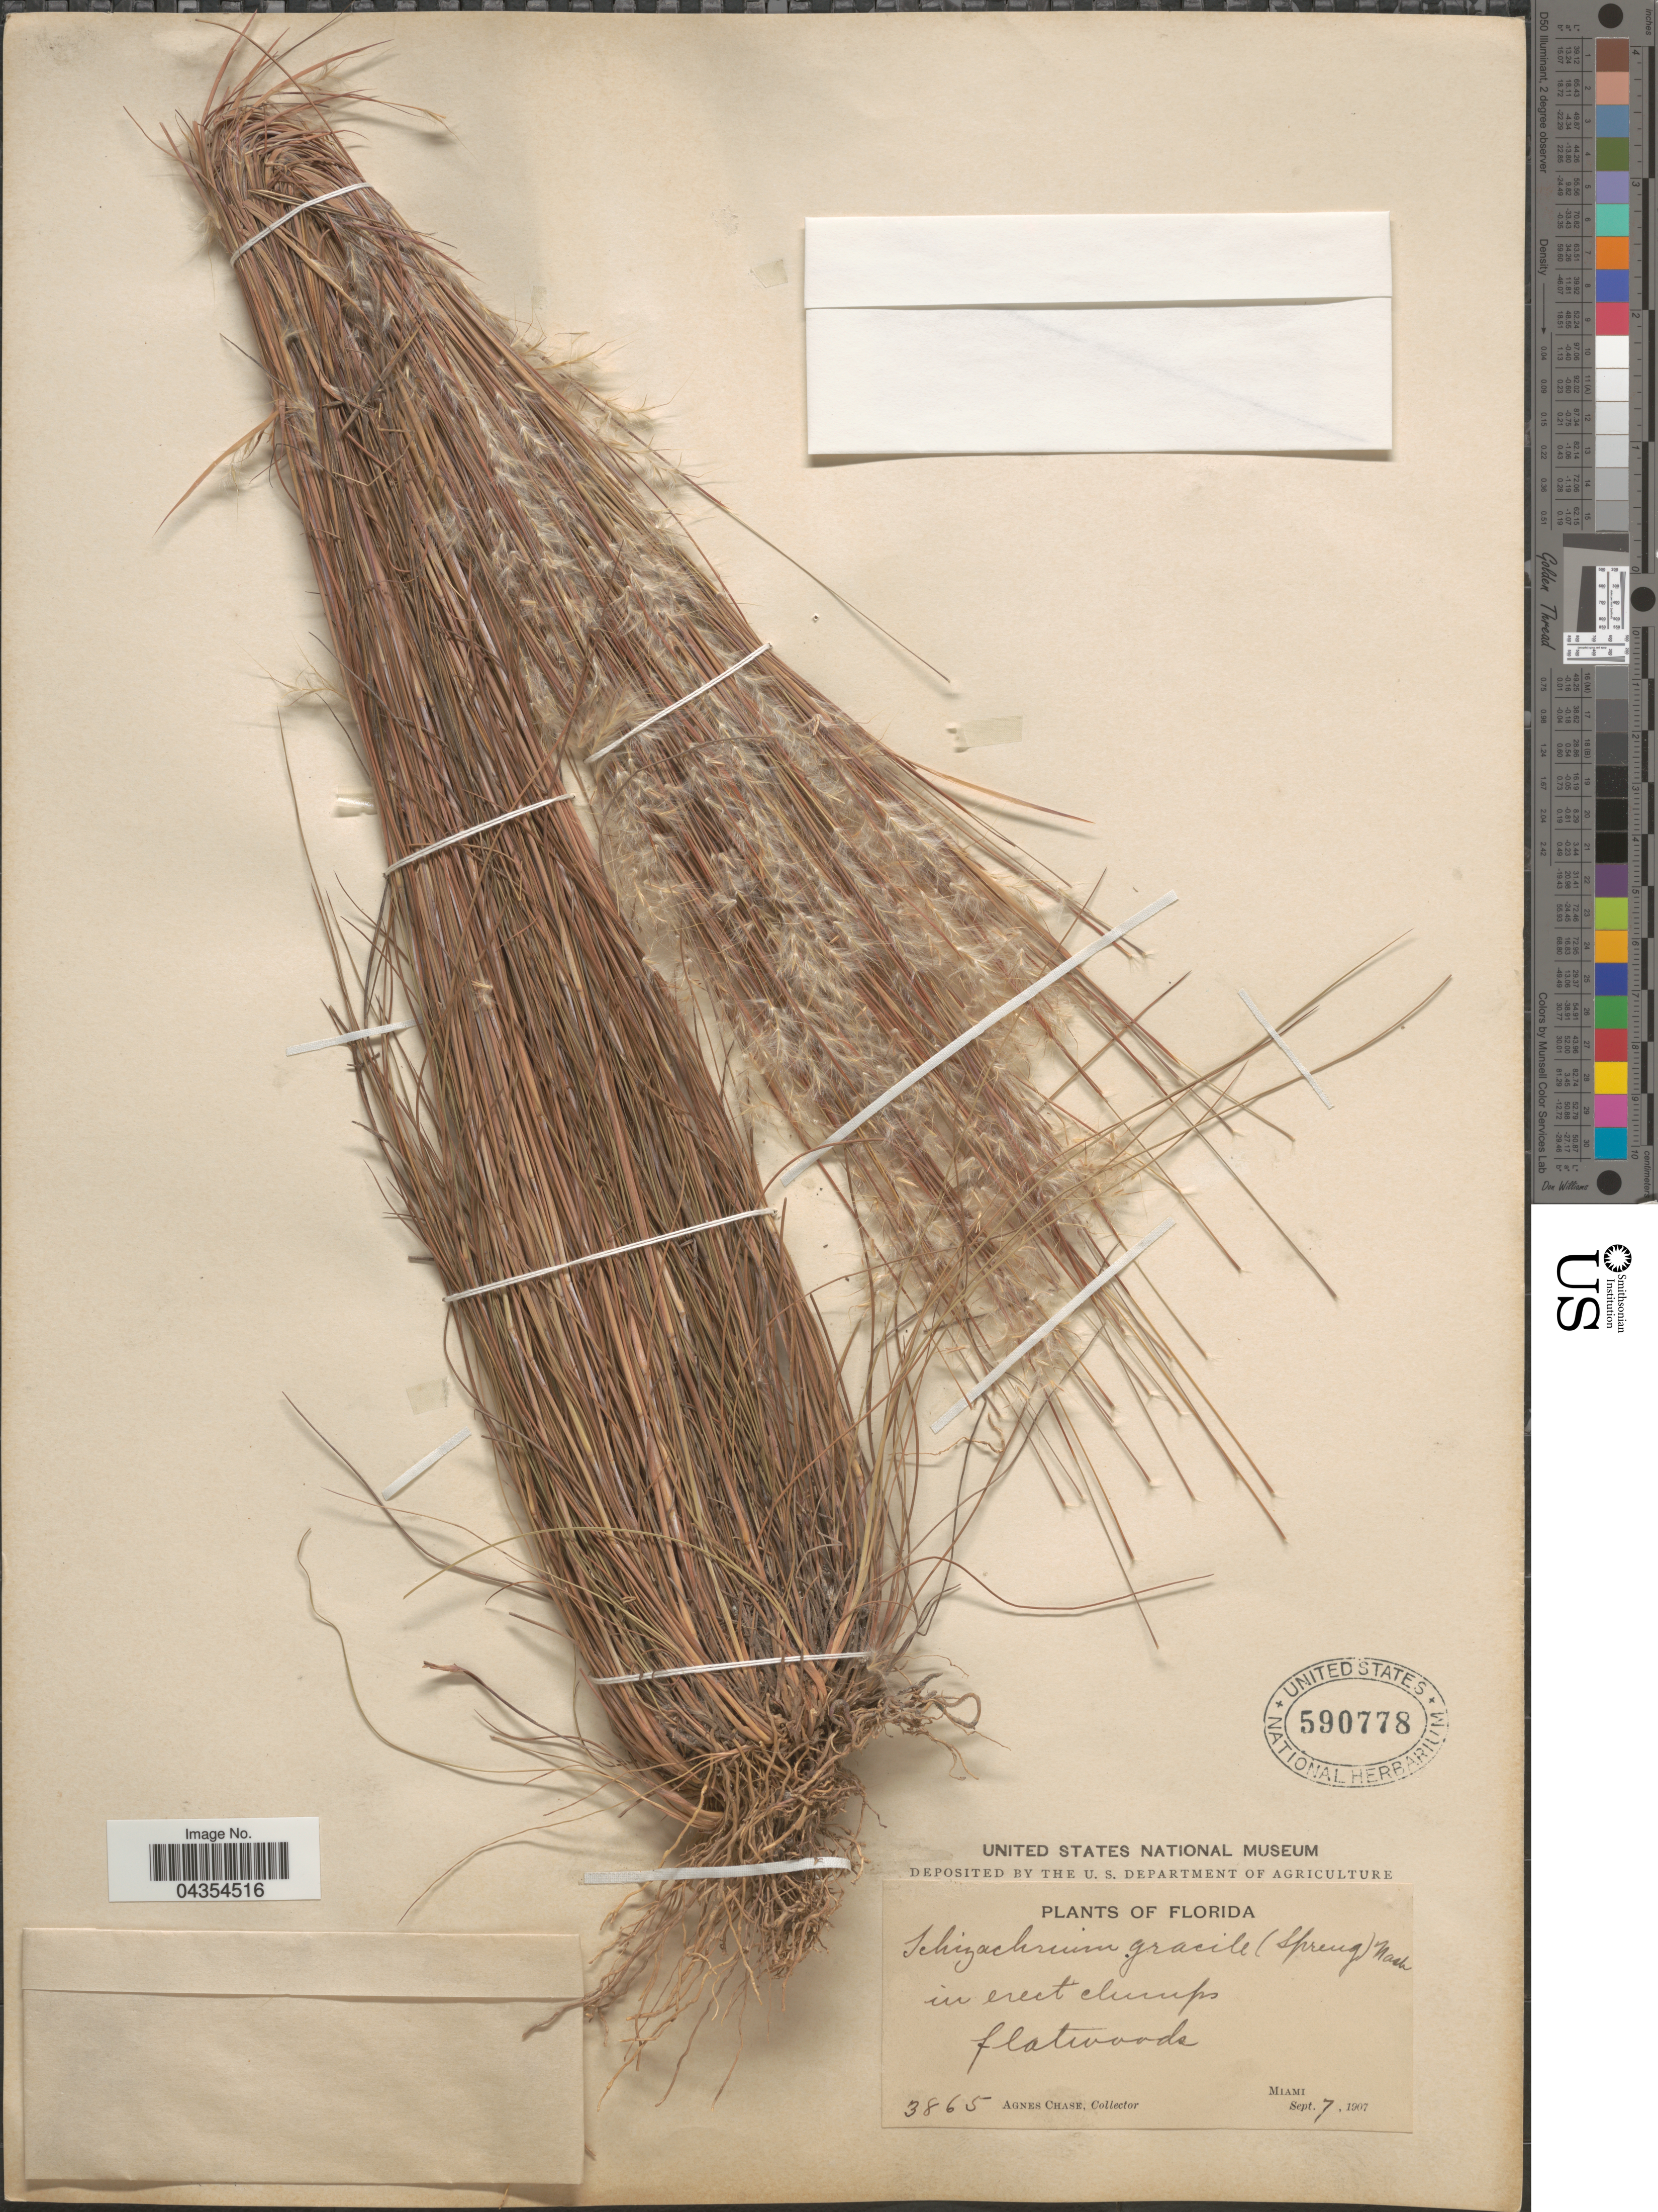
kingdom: Plantae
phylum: Tracheophyta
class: Liliopsida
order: Poales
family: Poaceae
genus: Schizachyrium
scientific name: Schizachyrium gracile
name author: (Spreng.) Nash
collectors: A. Chase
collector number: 3865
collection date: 1907-09-07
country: United States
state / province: Florida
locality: Flatwoods. Miami.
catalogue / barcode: US 590778